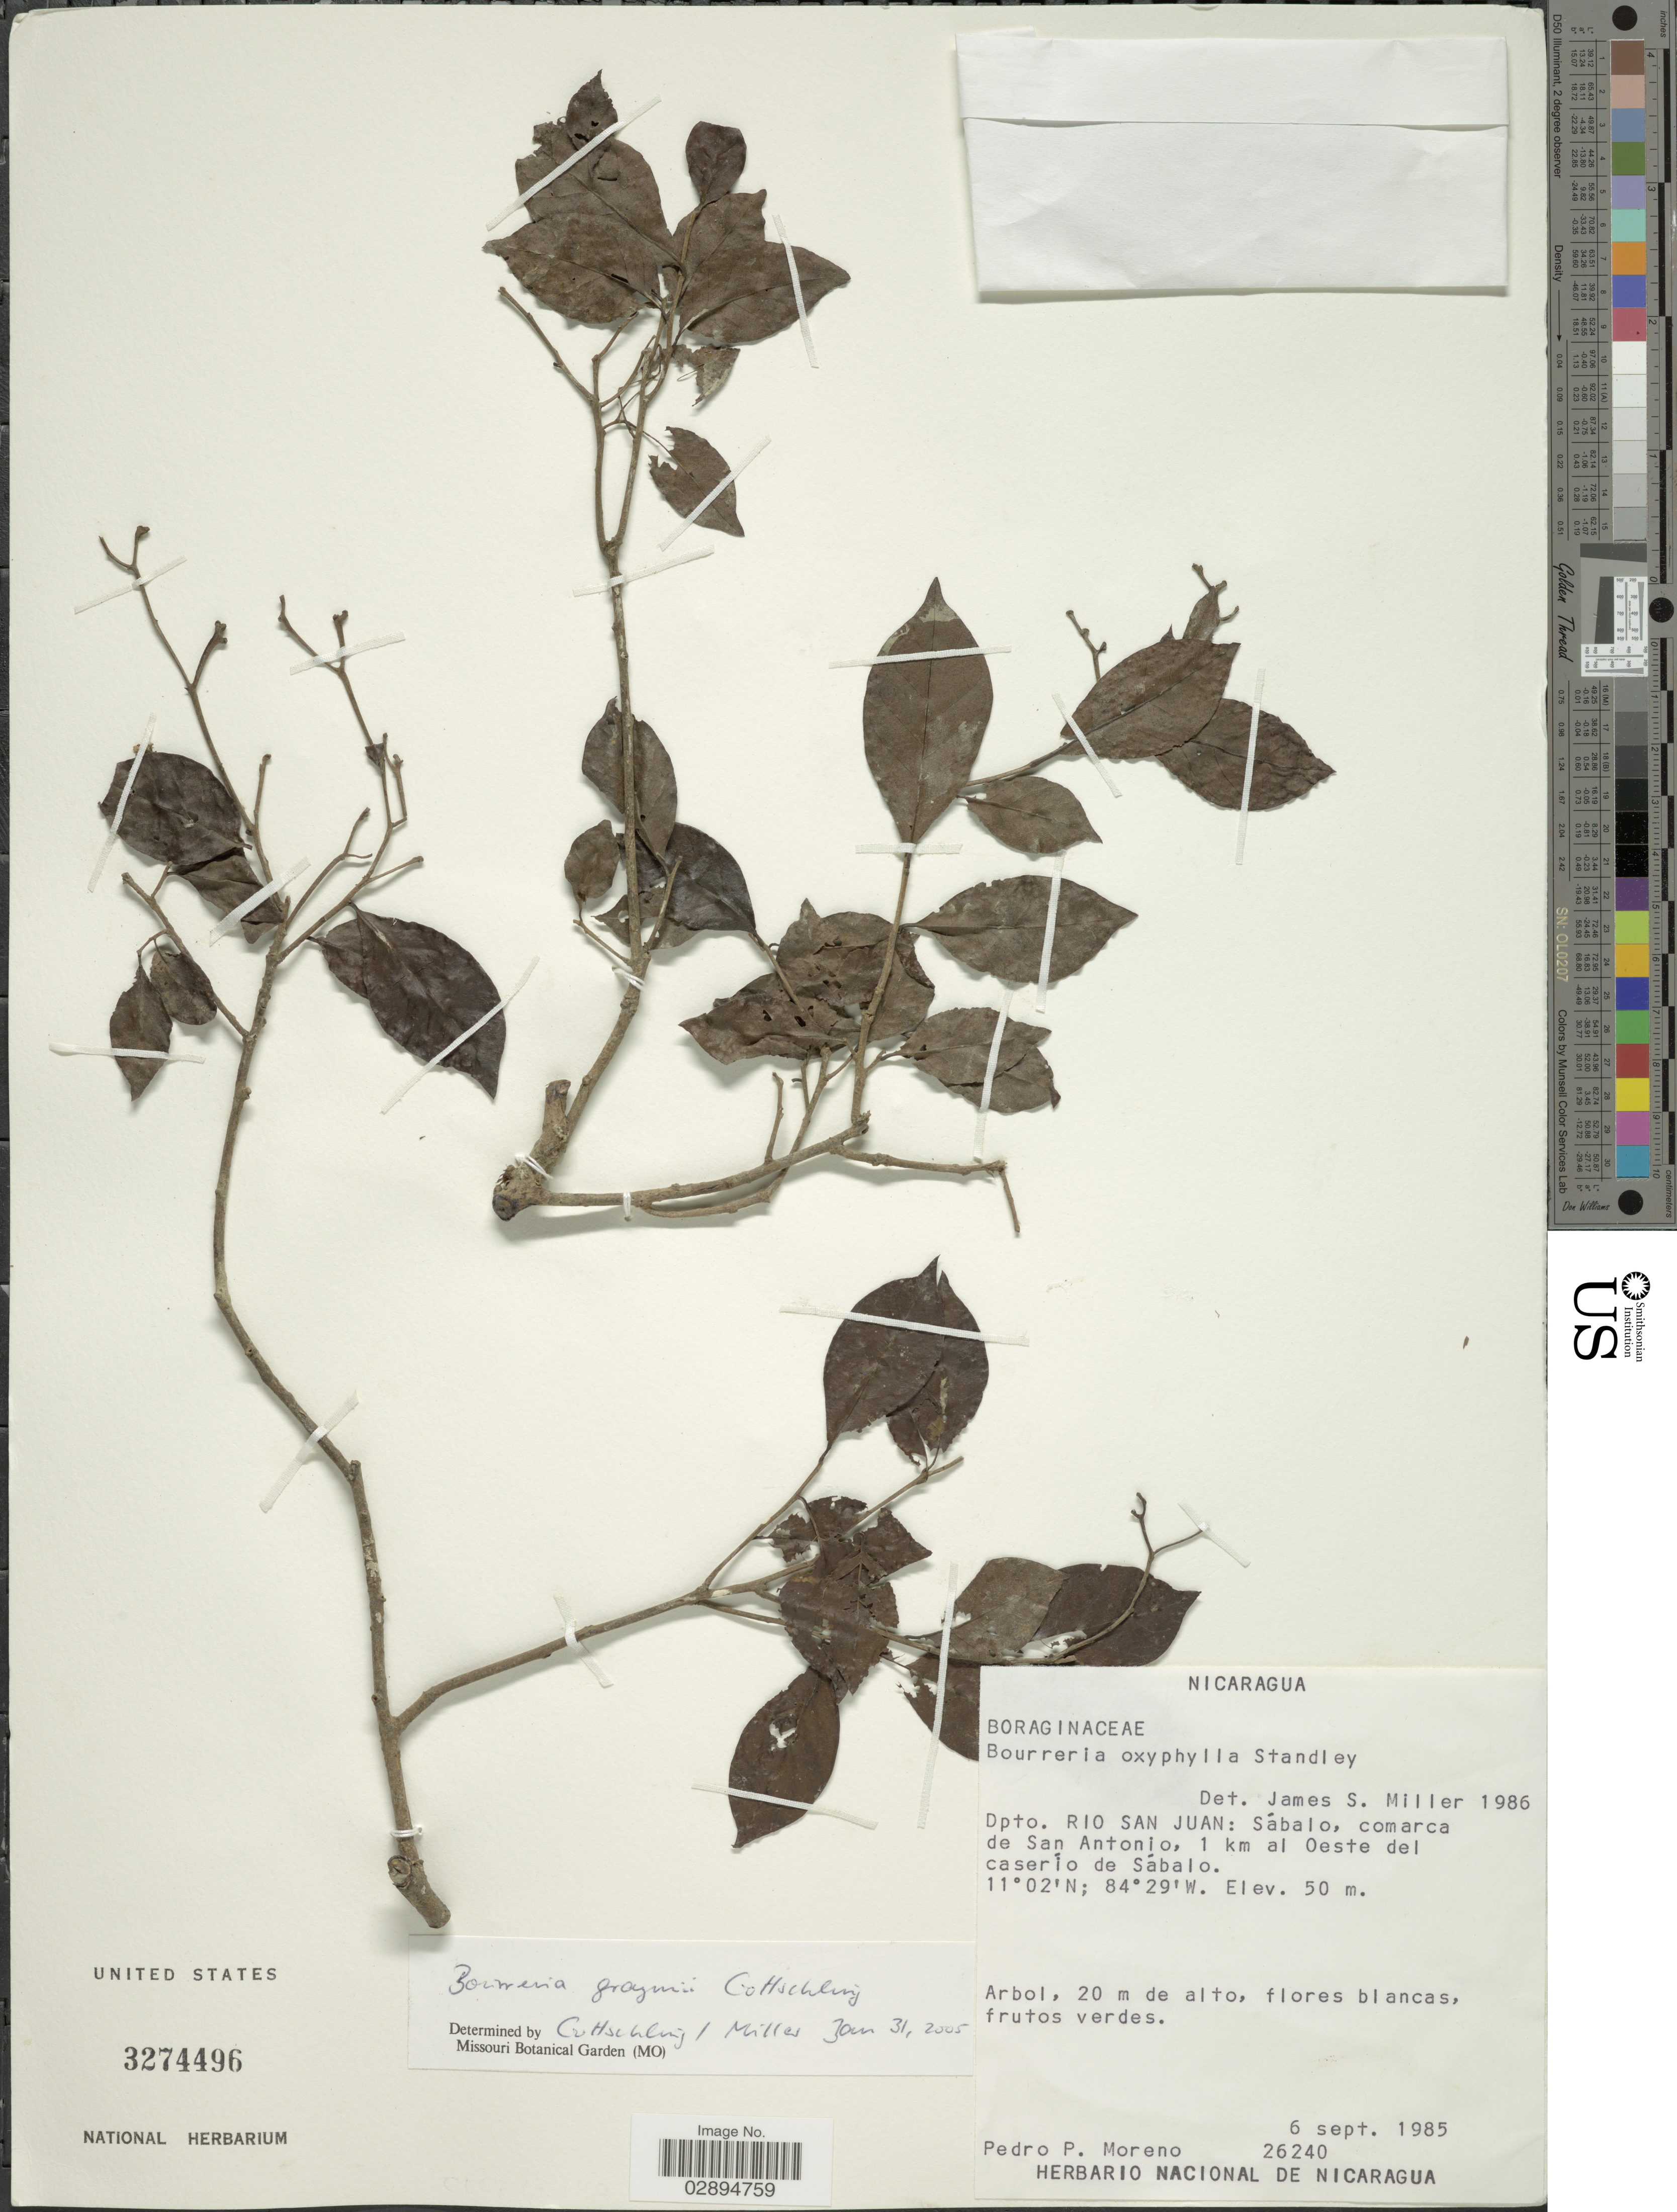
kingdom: Plantae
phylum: Tracheophyta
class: Magnoliopsida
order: Boraginales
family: Ehretiaceae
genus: Bourreria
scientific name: Bourreria grayumii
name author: Gottschling & J.S. Mill.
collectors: P. Moreno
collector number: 26240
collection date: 1985-09-06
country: Nicaragua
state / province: Rio San Juan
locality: Dpto. Rio San Juan: Sábalo, comarca de San Antonio, 1 km al Oeste del caserío de Sábalo.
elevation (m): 50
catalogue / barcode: US 3274496